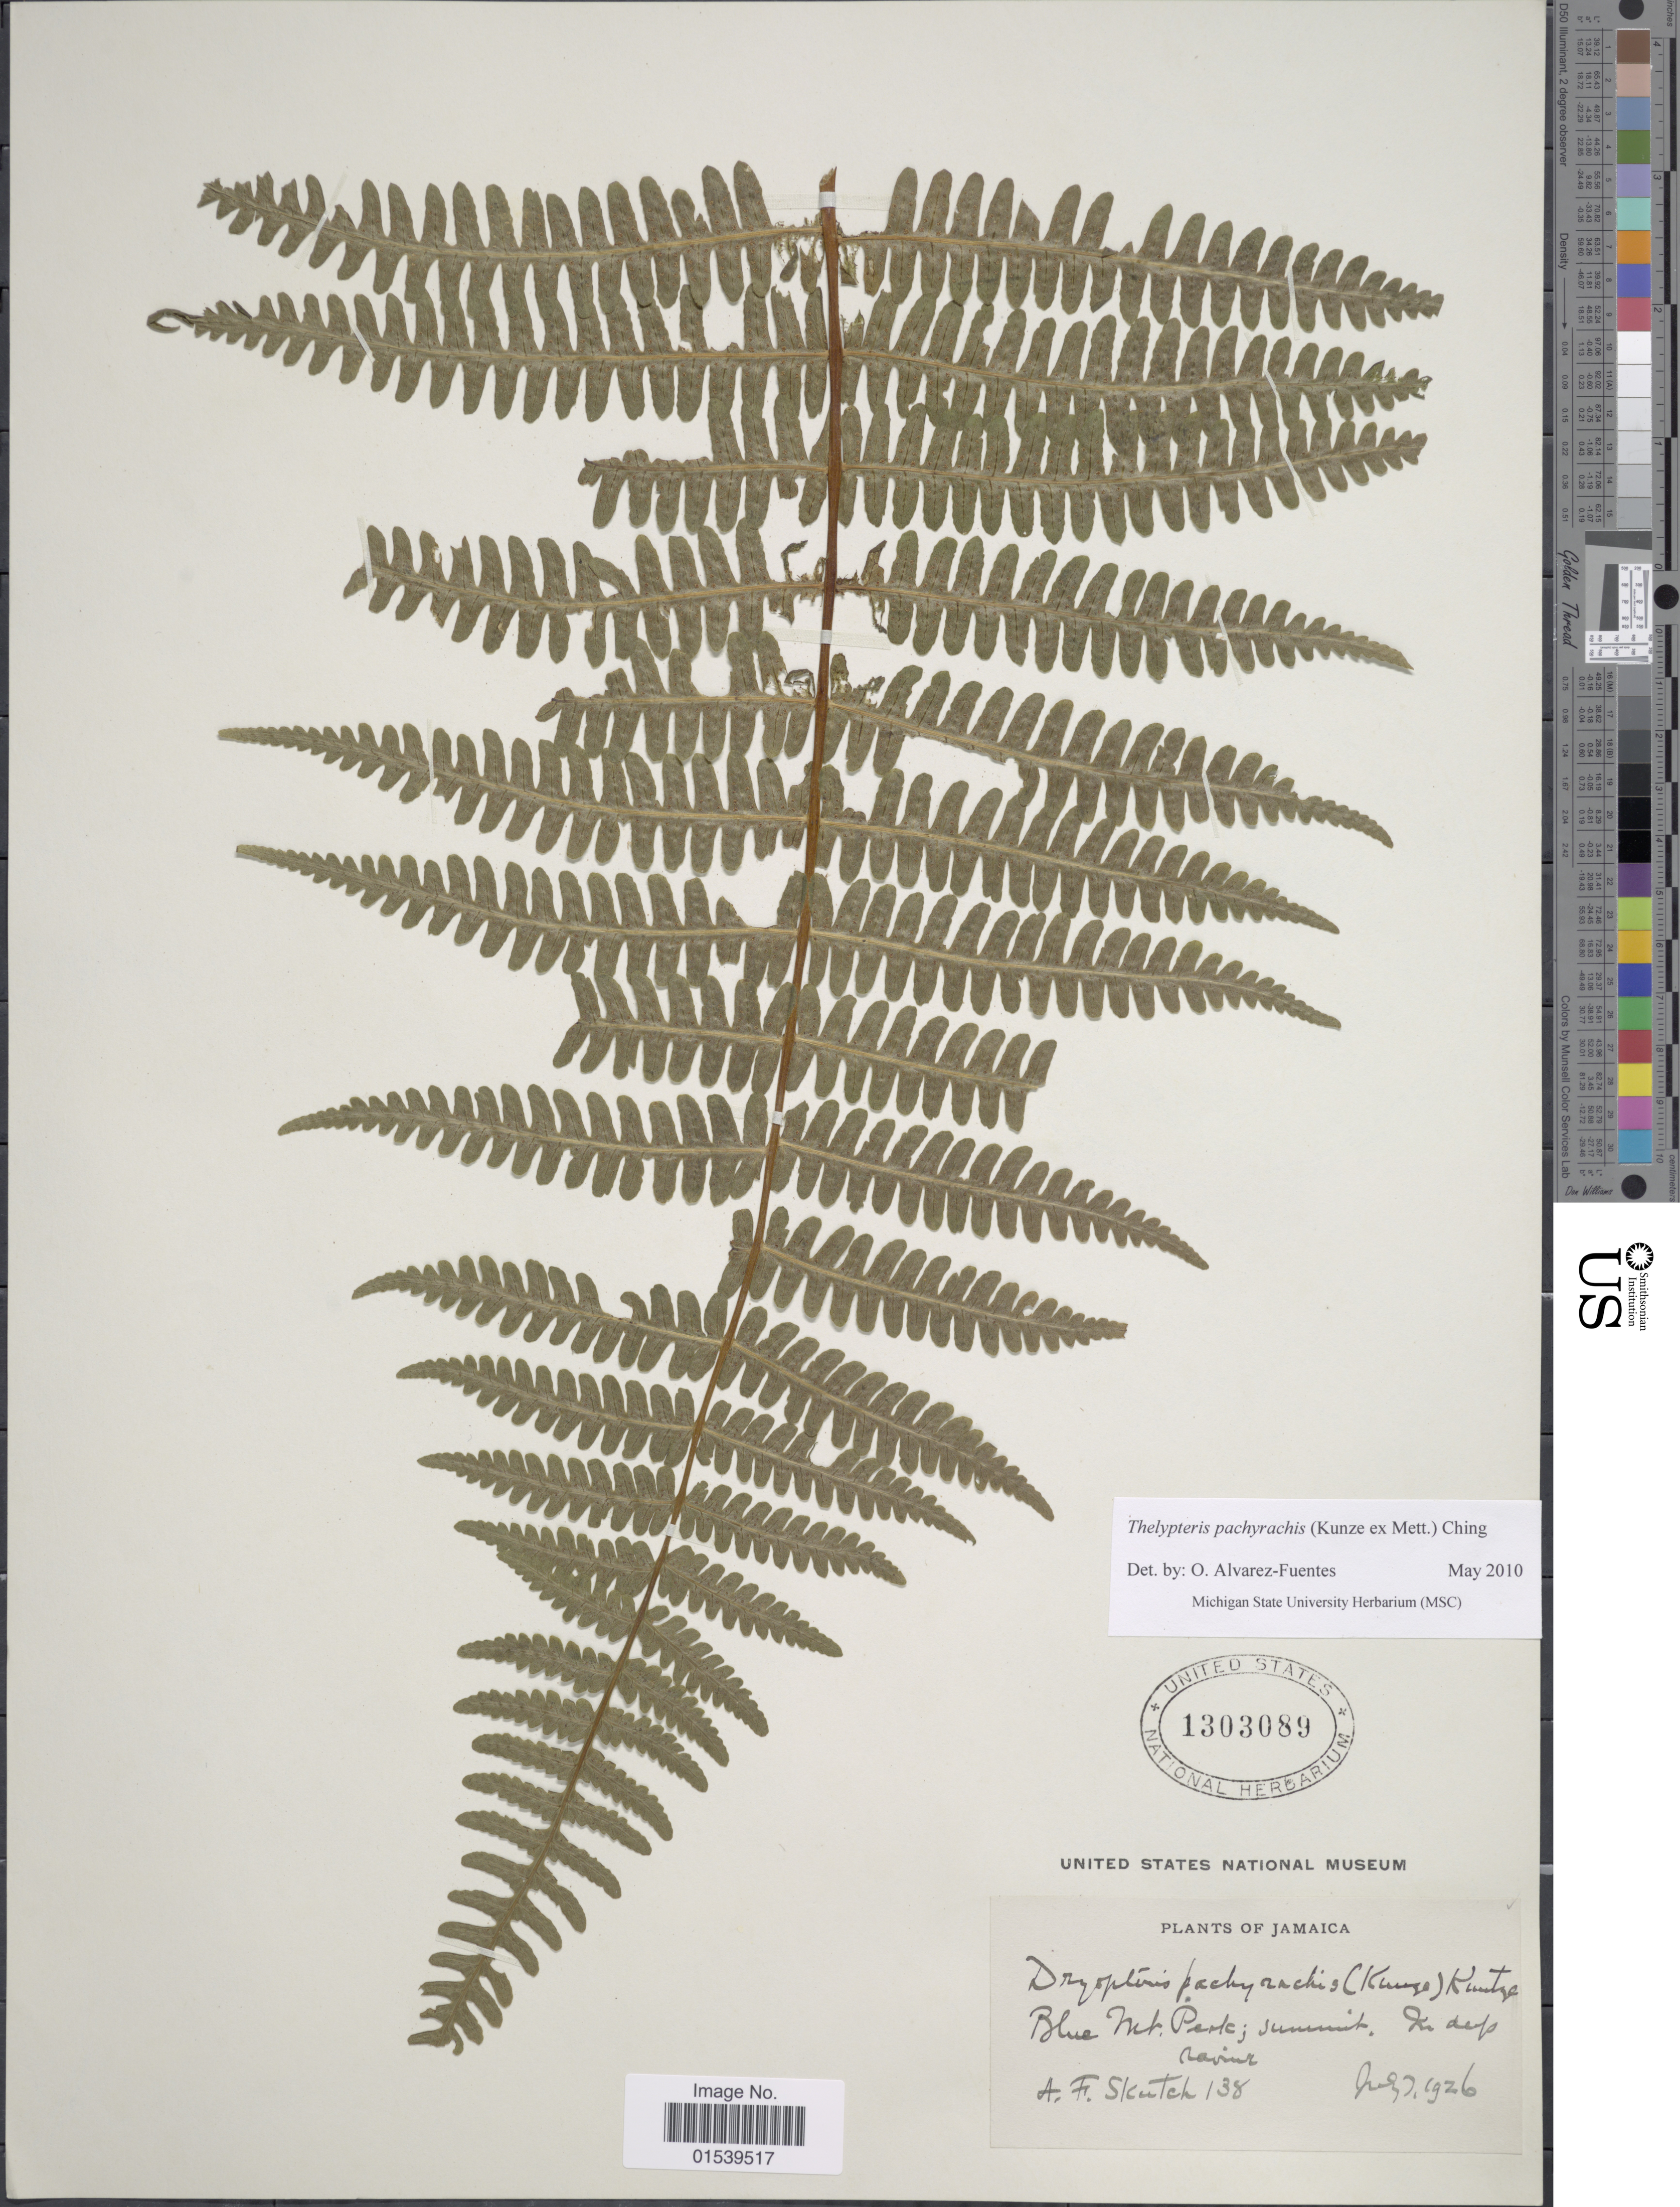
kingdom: Plantae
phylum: Tracheophyta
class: Polypodiopsida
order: Polypodiales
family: Thelypteridaceae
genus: Amauropelta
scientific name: Amauropelta pachyrachis (Kunze) comb. nov., ined 2015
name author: (Kunze)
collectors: A. F. Skutch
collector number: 138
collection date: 1926-07-07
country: Jamaica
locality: Blue Mt. Peak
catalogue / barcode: US 1303089